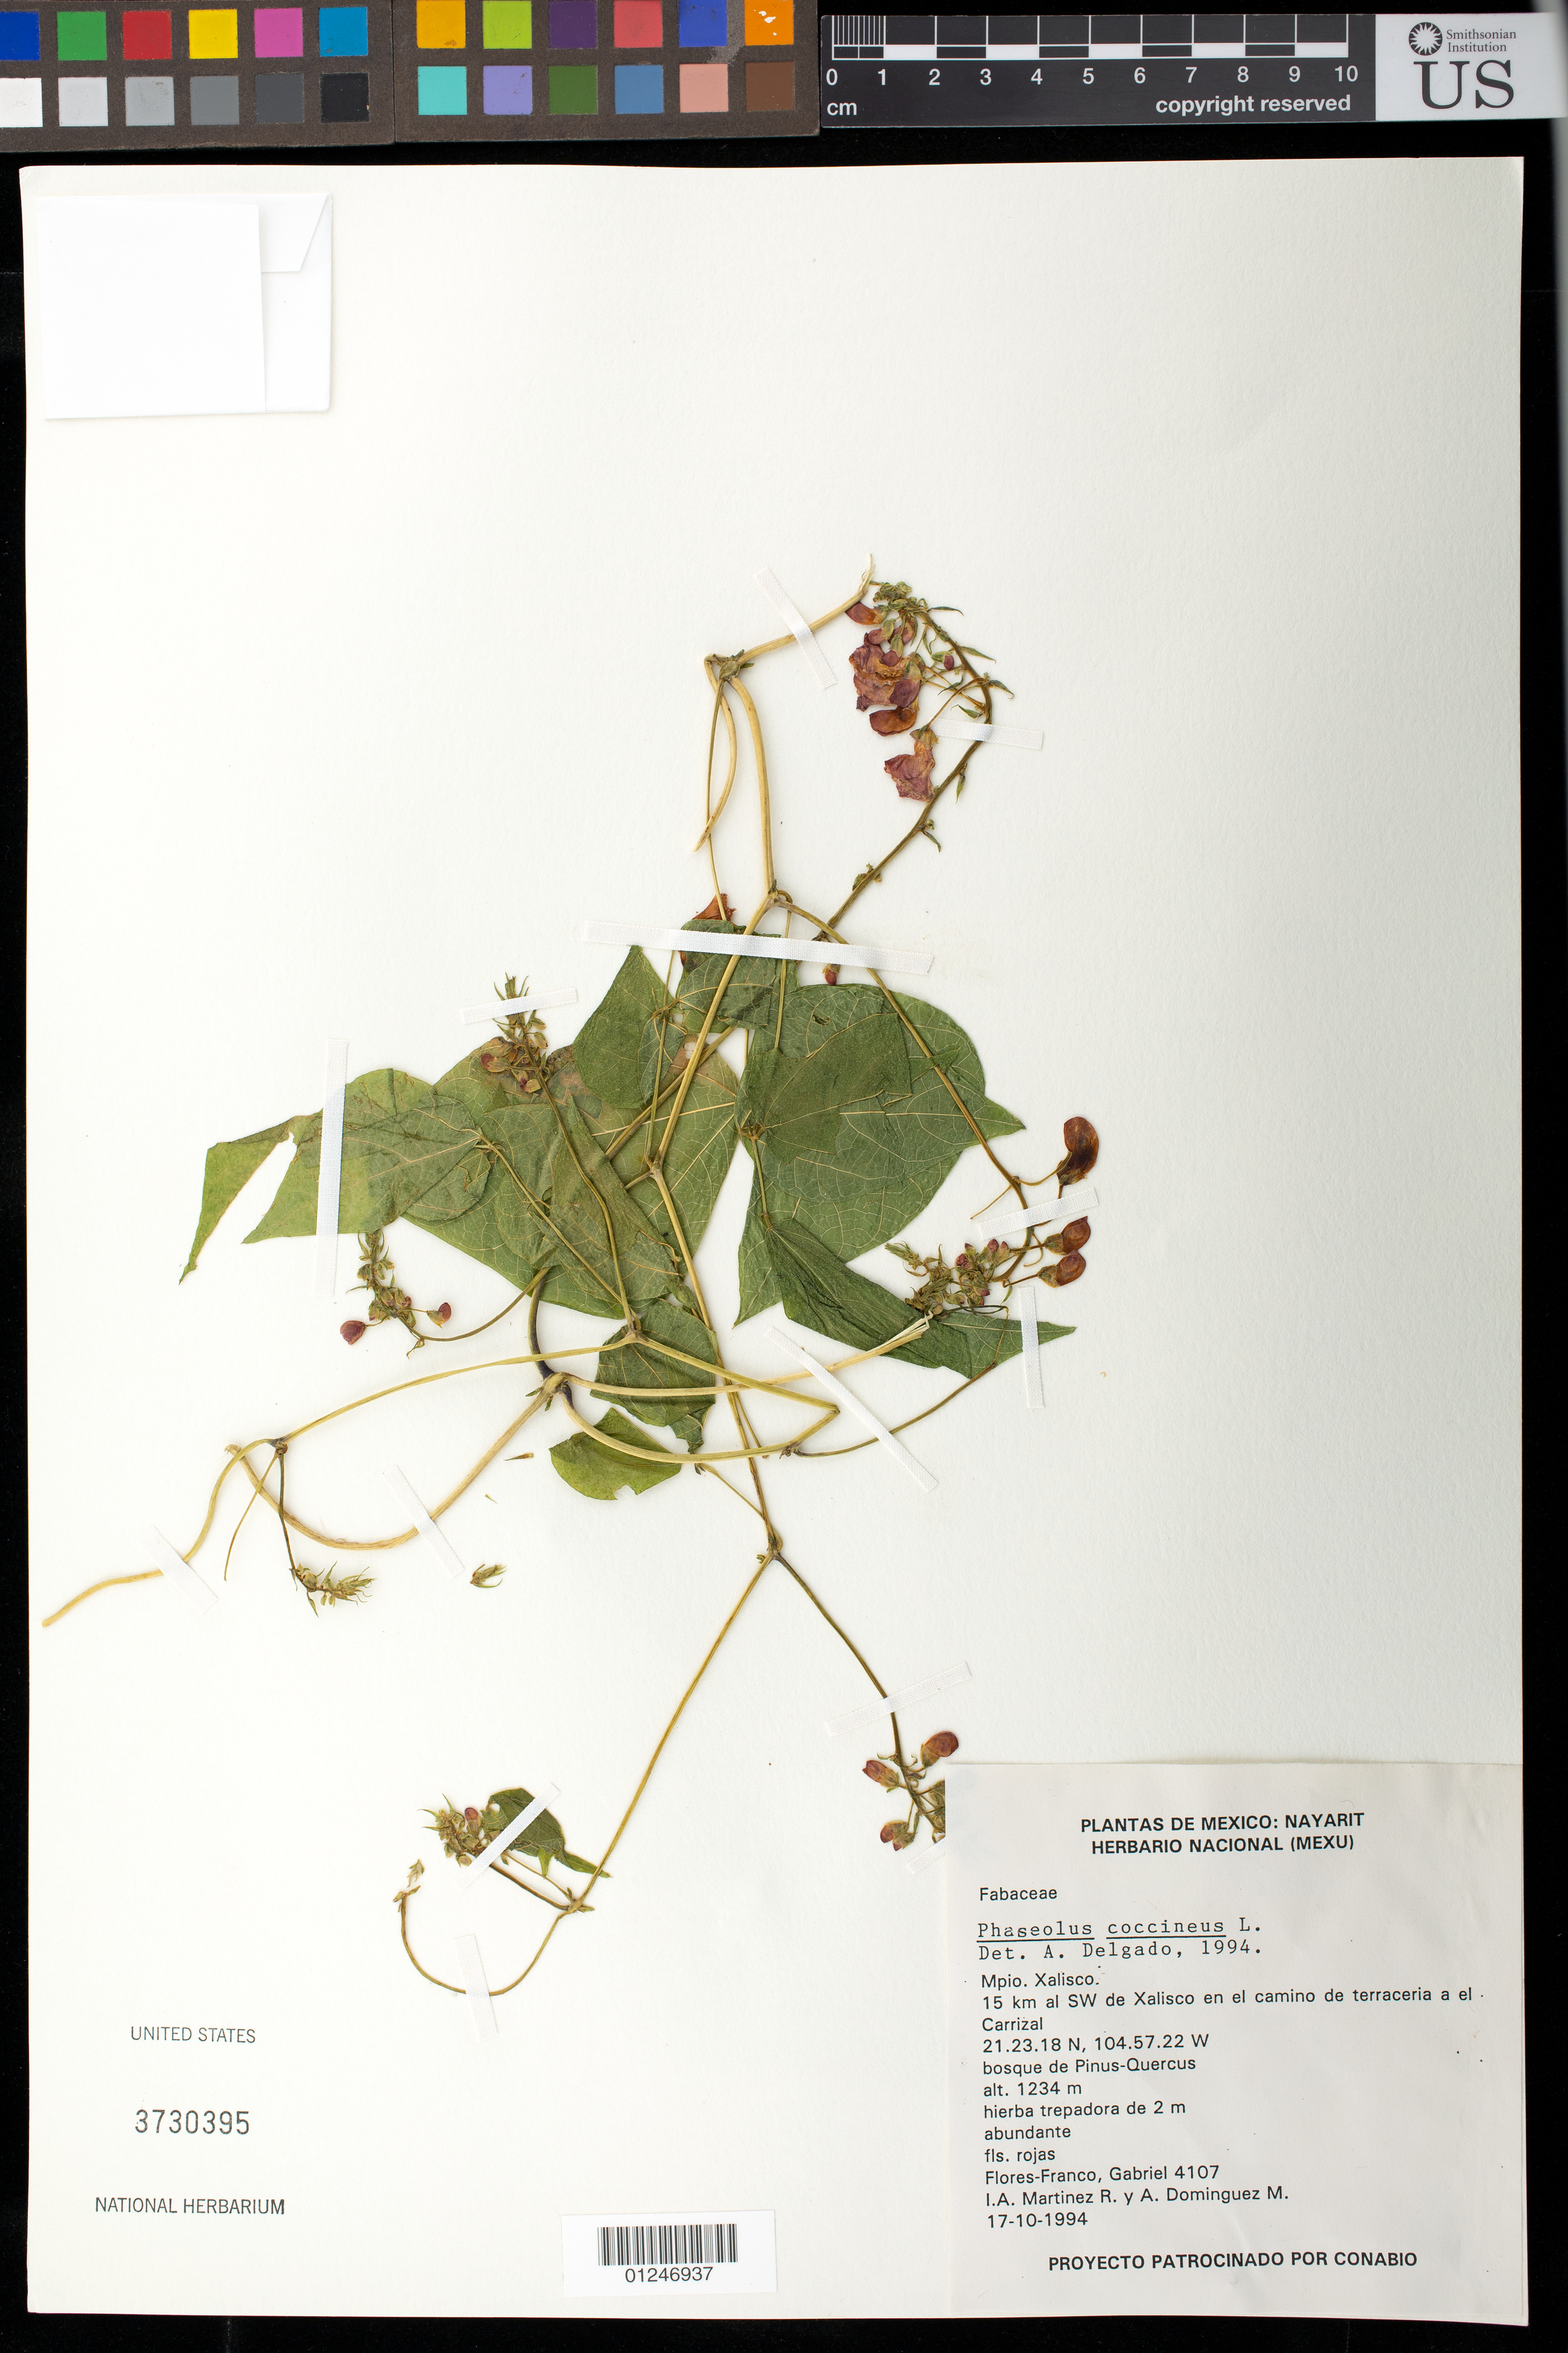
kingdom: Plantae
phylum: Tracheophyta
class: Magnoliopsida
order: Fabales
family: Fabaceae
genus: Phaseolus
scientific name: Phaseolus coccineus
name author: L.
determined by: Delgado, A. A. de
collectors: G. Flores F., I. A. Martinez R. & A. Dominguez M.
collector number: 4107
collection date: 1994-10-17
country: Mexico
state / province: Nayarit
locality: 15 km al SW de Xalisco en el camino de terraceria a el Carrizal.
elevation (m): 1234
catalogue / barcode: US 3730395